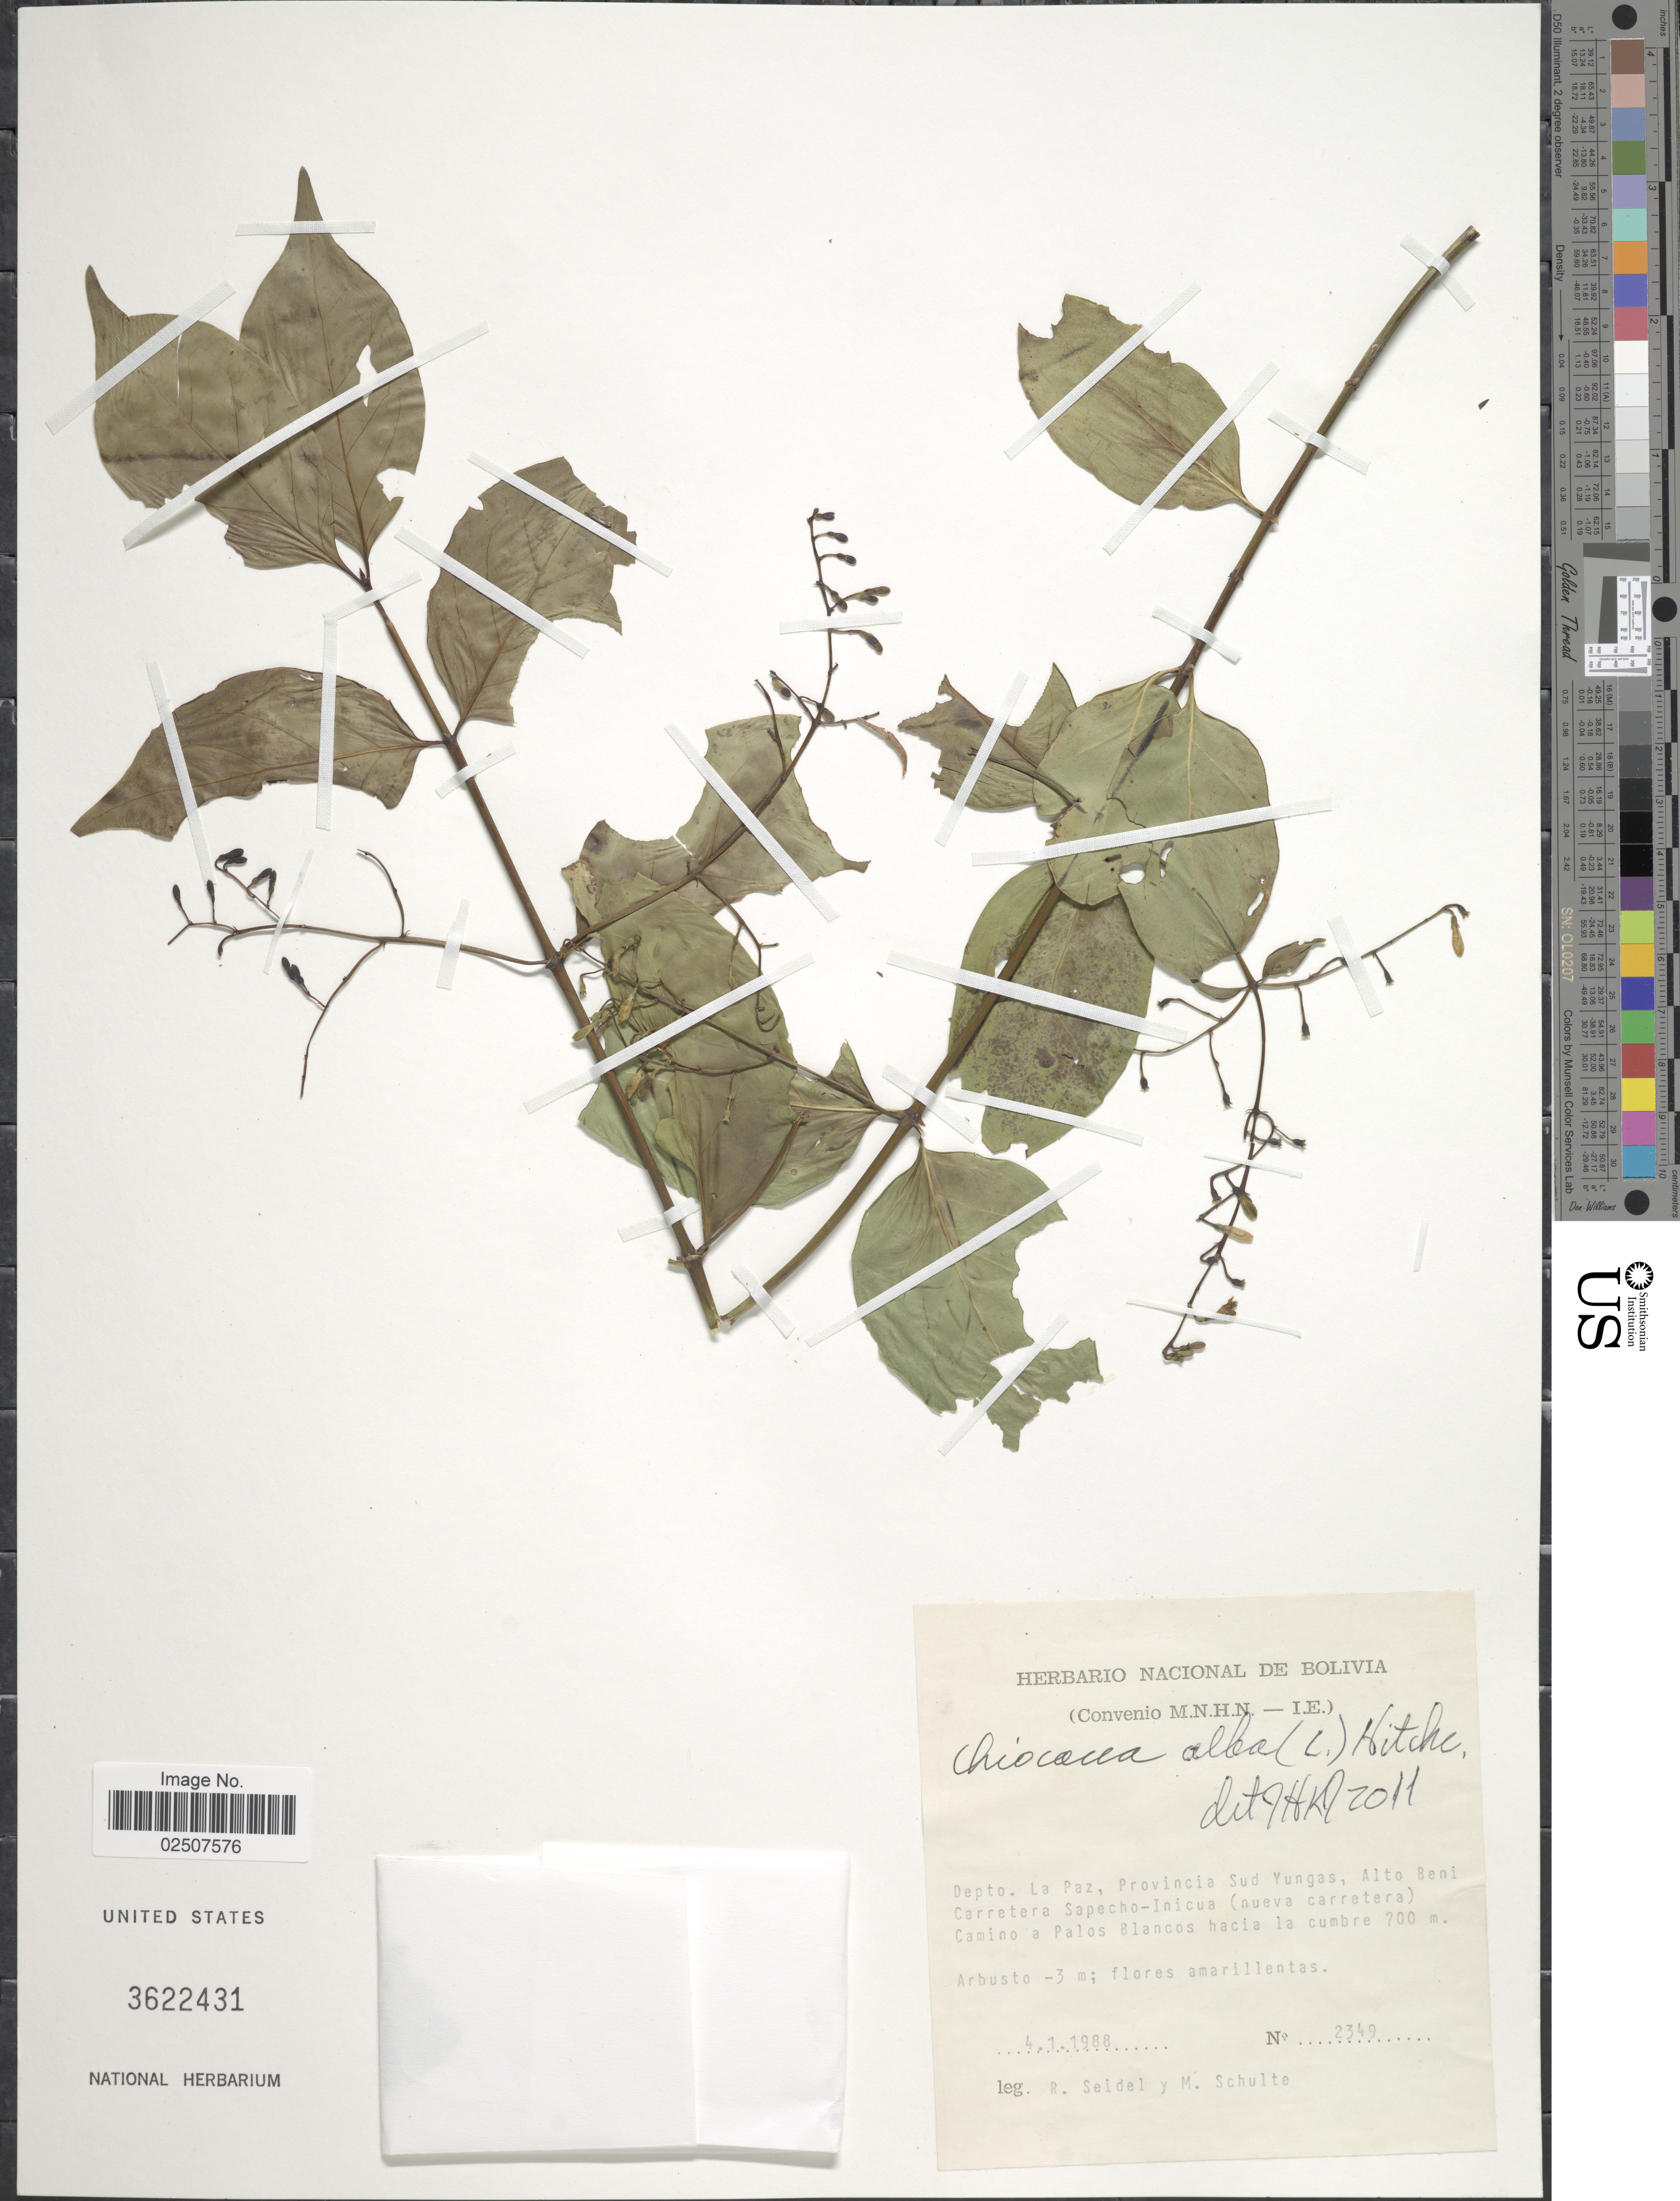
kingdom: Plantae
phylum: Tracheophyta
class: Magnoliopsida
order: Gentianales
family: Rubiaceae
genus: Chiococca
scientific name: Chiococca alba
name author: (L.) Hitchc.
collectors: R. Seidel & M. Schulte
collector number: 2349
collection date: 1988-01-04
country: Bolivia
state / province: La Paz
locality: Depto. La Paz, Provincia Sud Yungas, Alto Beni Carretera Sapecho- Inicua ( nueva carretera)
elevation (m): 700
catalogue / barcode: US 3622431